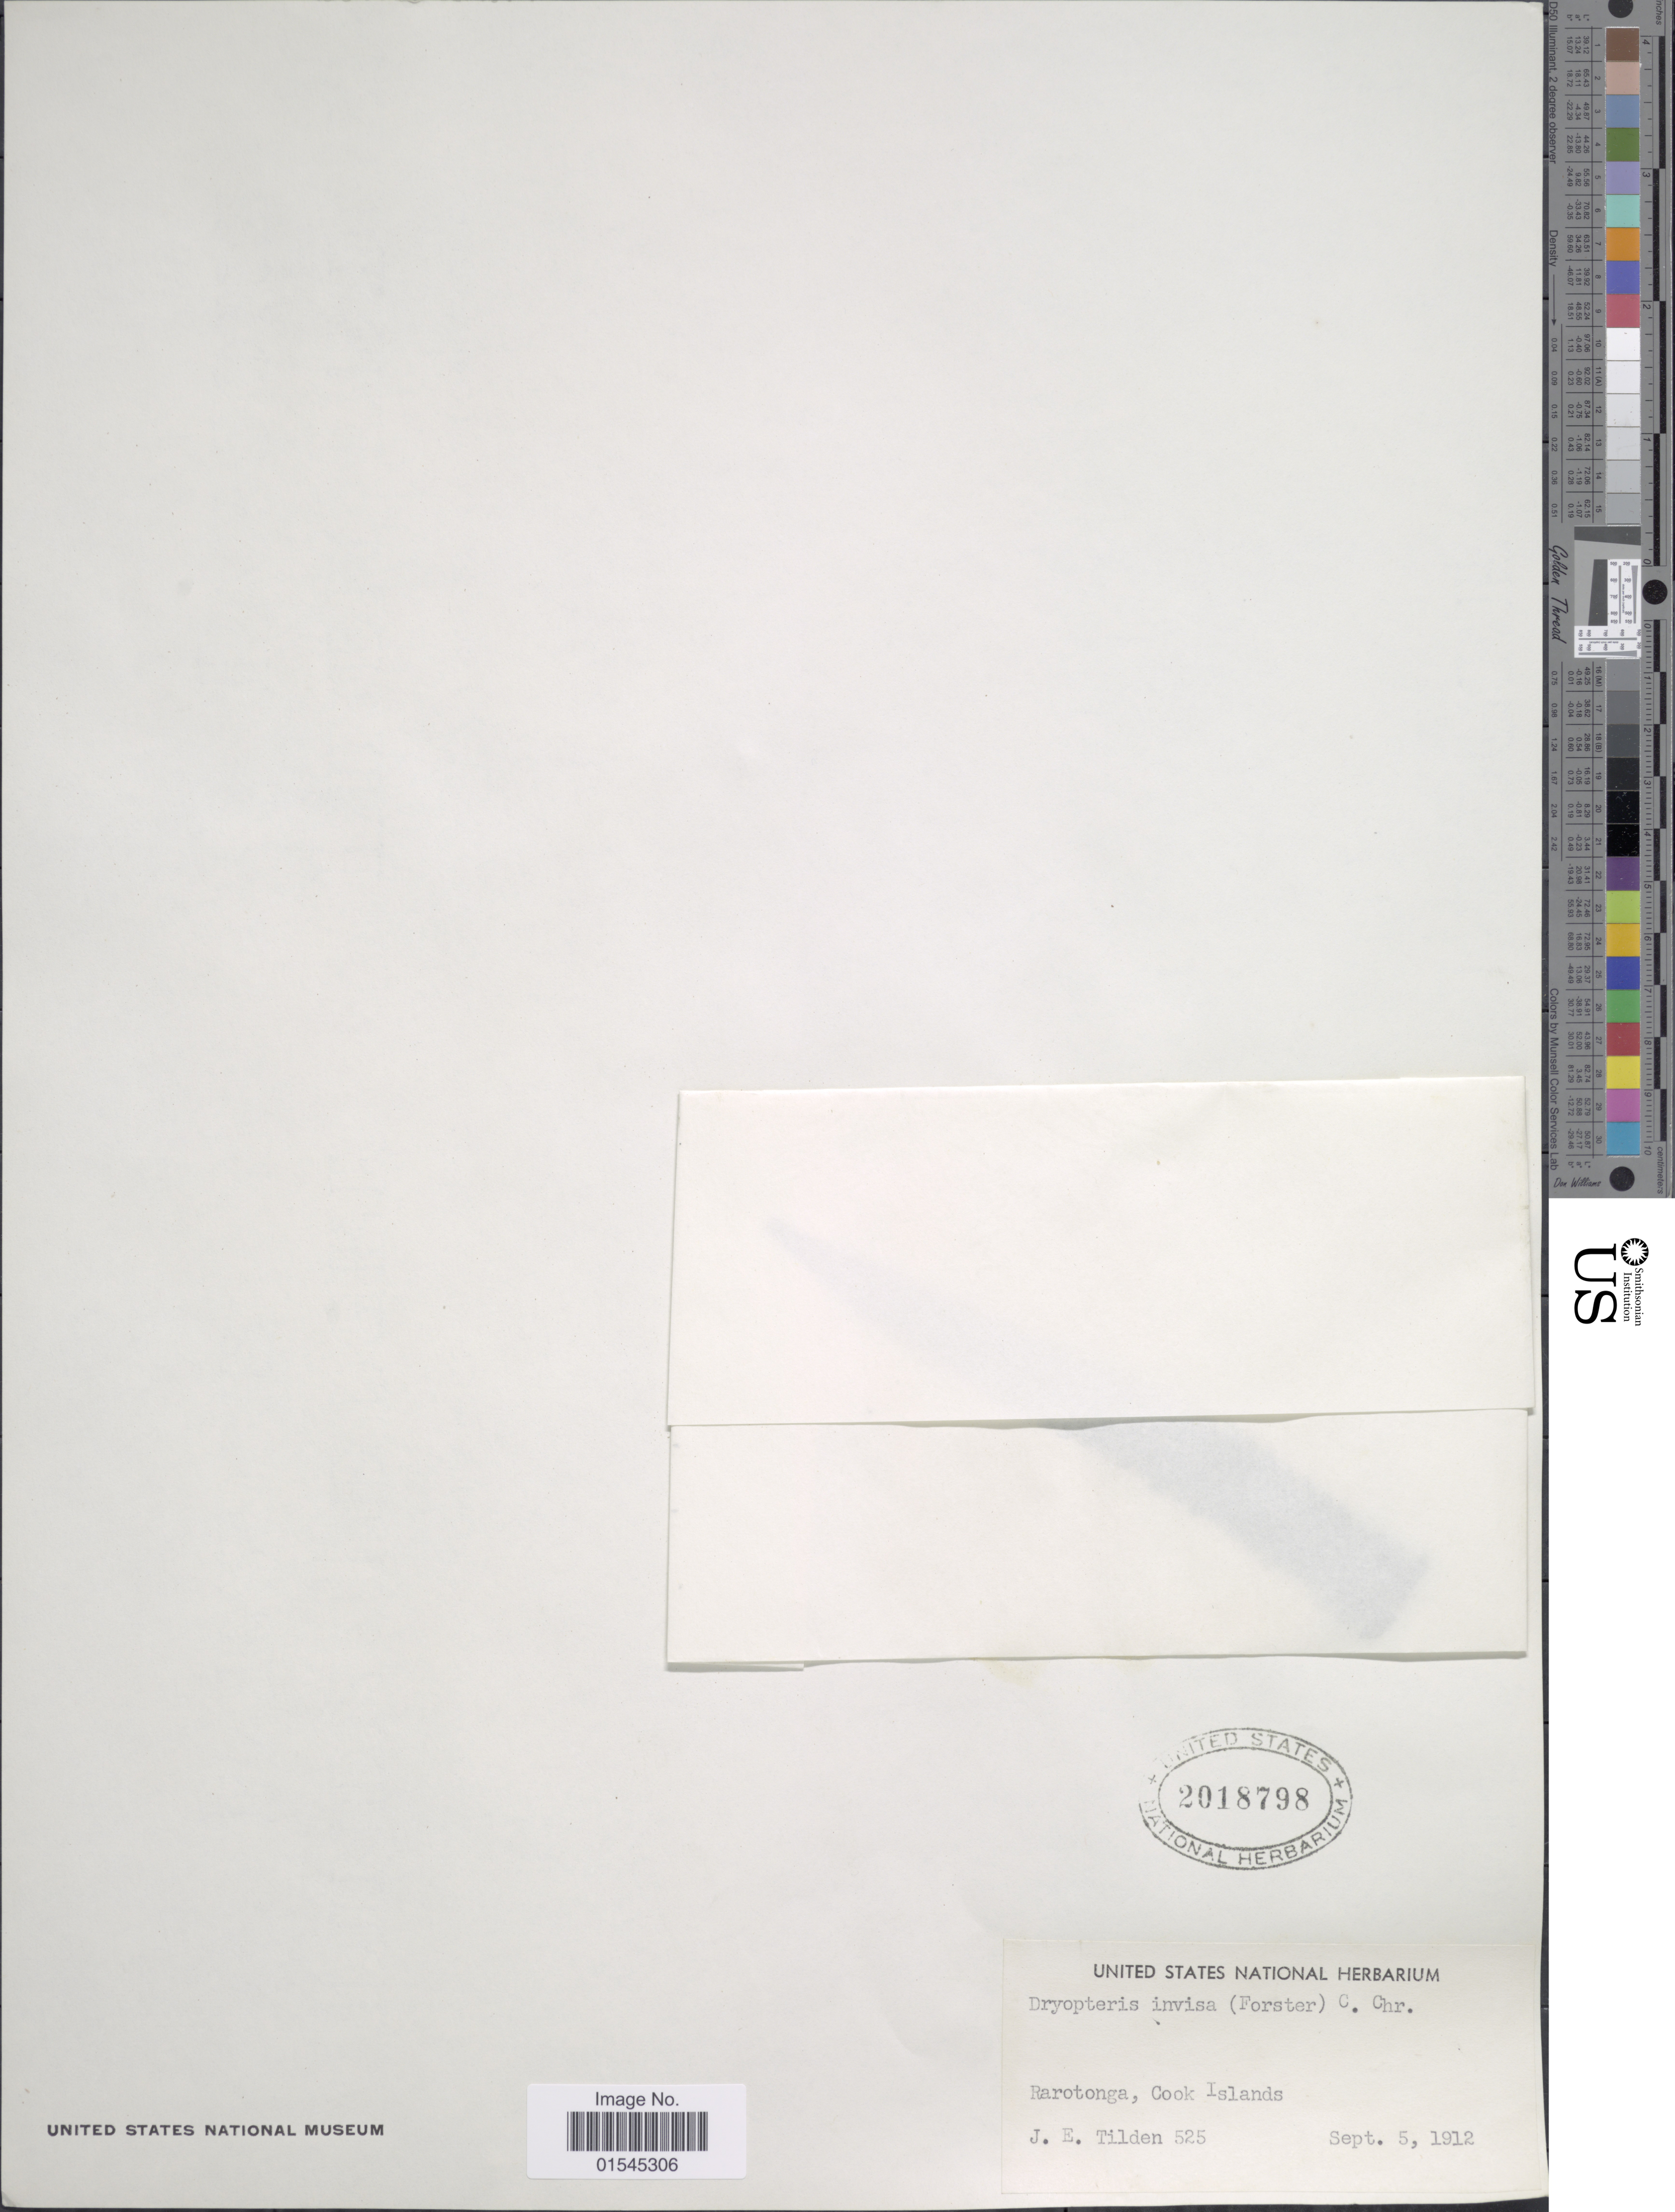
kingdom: Plantae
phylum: Tracheophyta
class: Polypodiopsida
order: Polypodiales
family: Thelypteridaceae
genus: Sphaerostephanos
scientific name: Sphaerostephanos invisus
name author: (G. Forst.) Holttum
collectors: J. E. Tilden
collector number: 525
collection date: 1912-09-05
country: Cook Islands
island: Rarotonga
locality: Rarotonga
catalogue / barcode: US 2018798